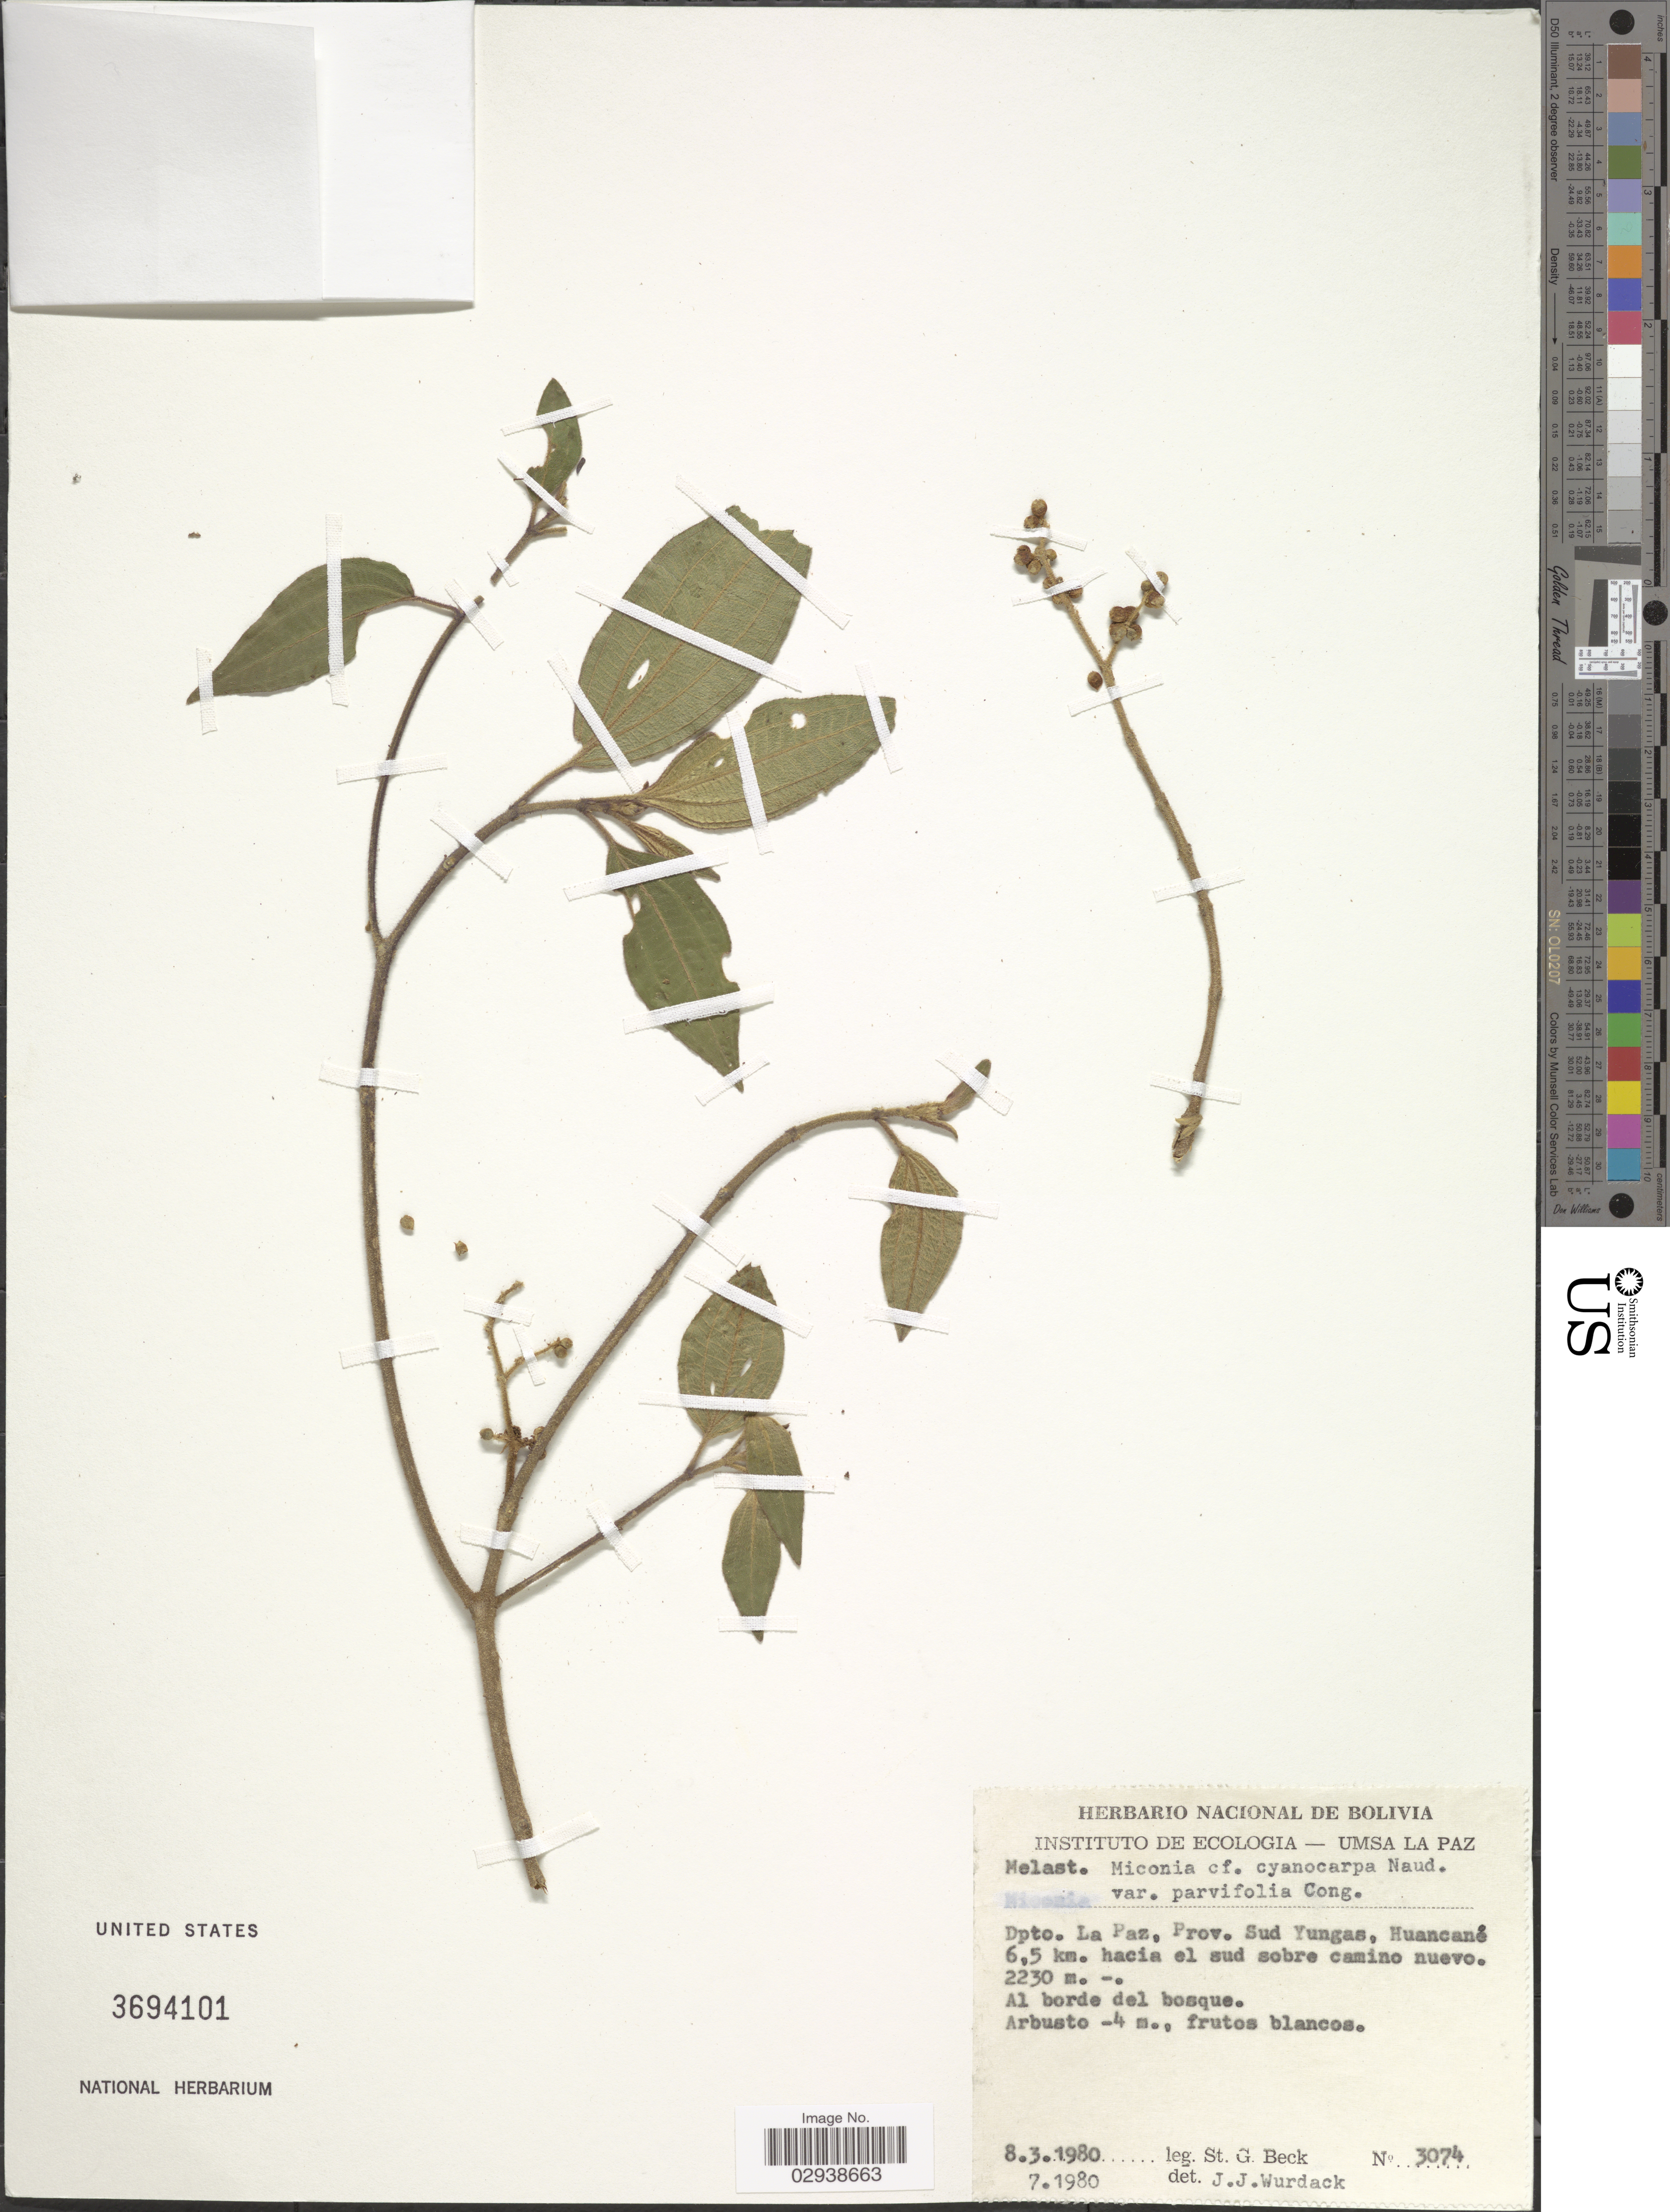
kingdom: Plantae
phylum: Tracheophyta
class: Magnoliopsida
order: Myrtales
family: Melastomataceae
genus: Miconia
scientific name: Miconia cyanocarpa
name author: Naudin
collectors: S. G. Beck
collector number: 3074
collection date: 1980-03-08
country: Bolivia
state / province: La Paz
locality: Prov. Sud Yungas, Huancané 6.5 km. hacia el sud sobre camino nuevo.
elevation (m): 2230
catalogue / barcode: US 3694101